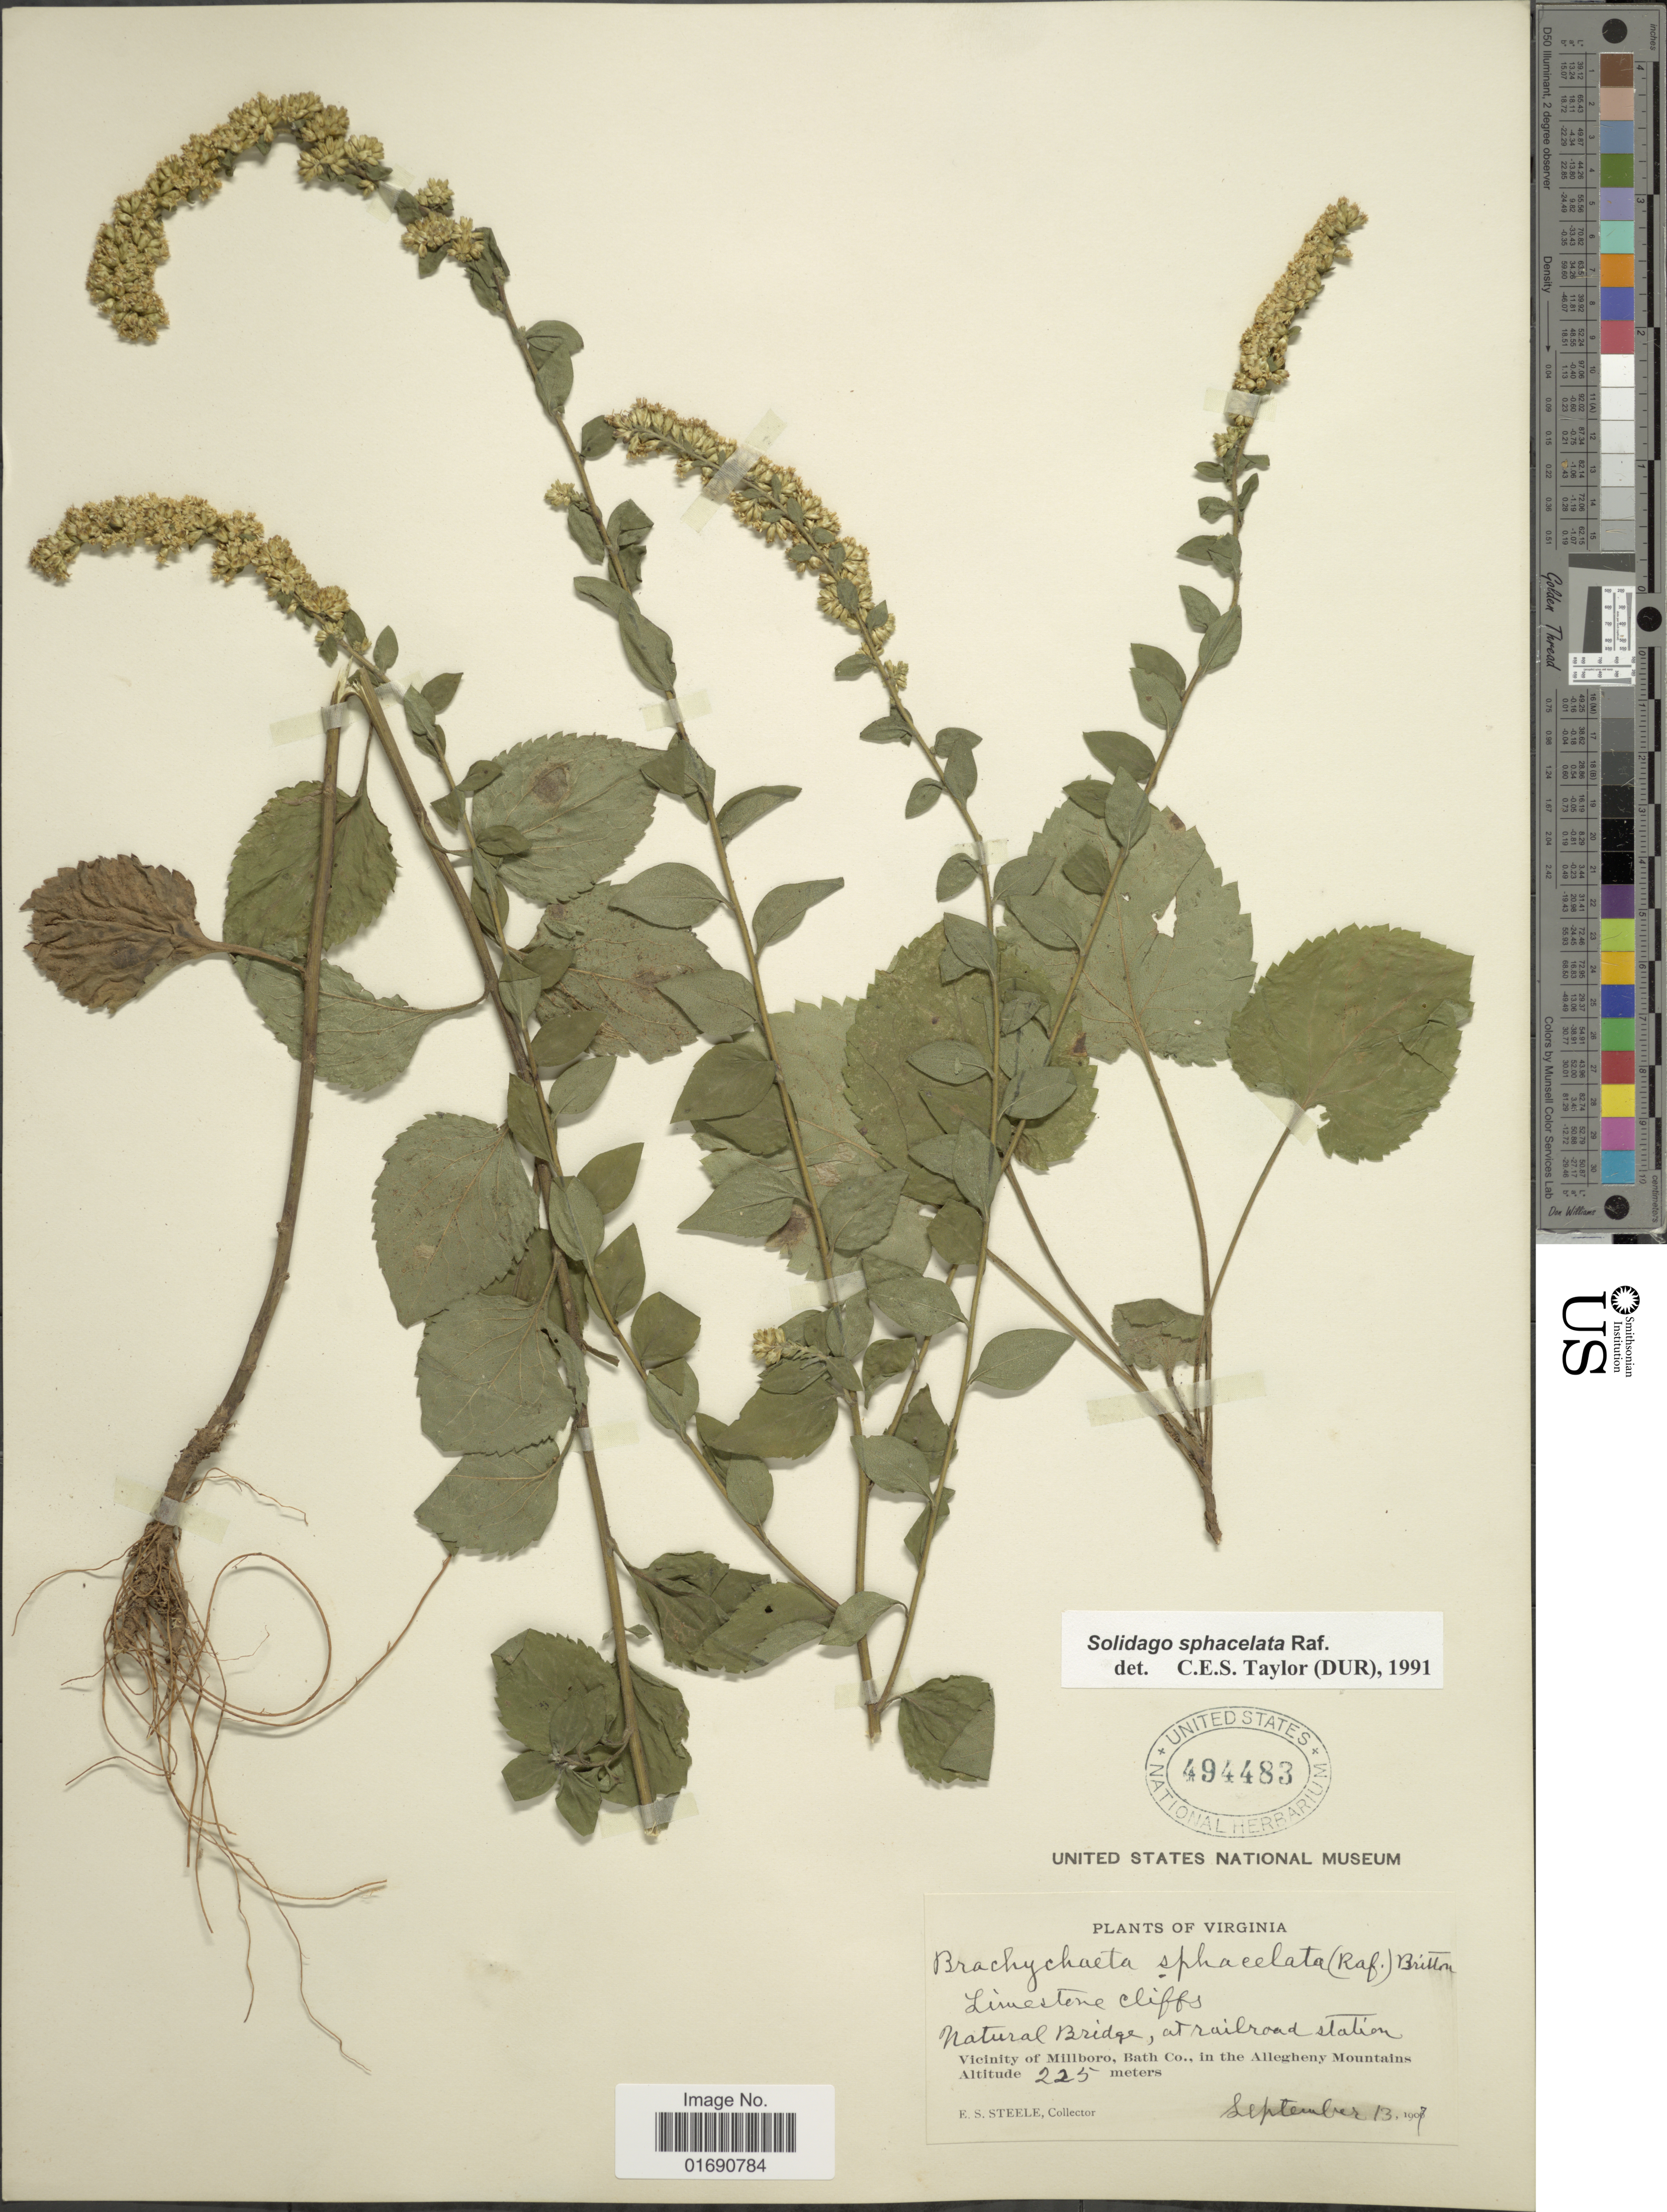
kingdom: Plantae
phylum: Tracheophyta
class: Magnoliopsida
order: Asterales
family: Asteraceae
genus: Solidago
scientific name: Solidago sphacelata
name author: Raf.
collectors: E. Steele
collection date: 1907-09-13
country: United States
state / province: Virginia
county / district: Bath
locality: Limestone cliffs, Natural Bridge, at railroad station, Vicinity of Millboro, bath Co., in the Allegheny Mountains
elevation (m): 225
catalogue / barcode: US 494483